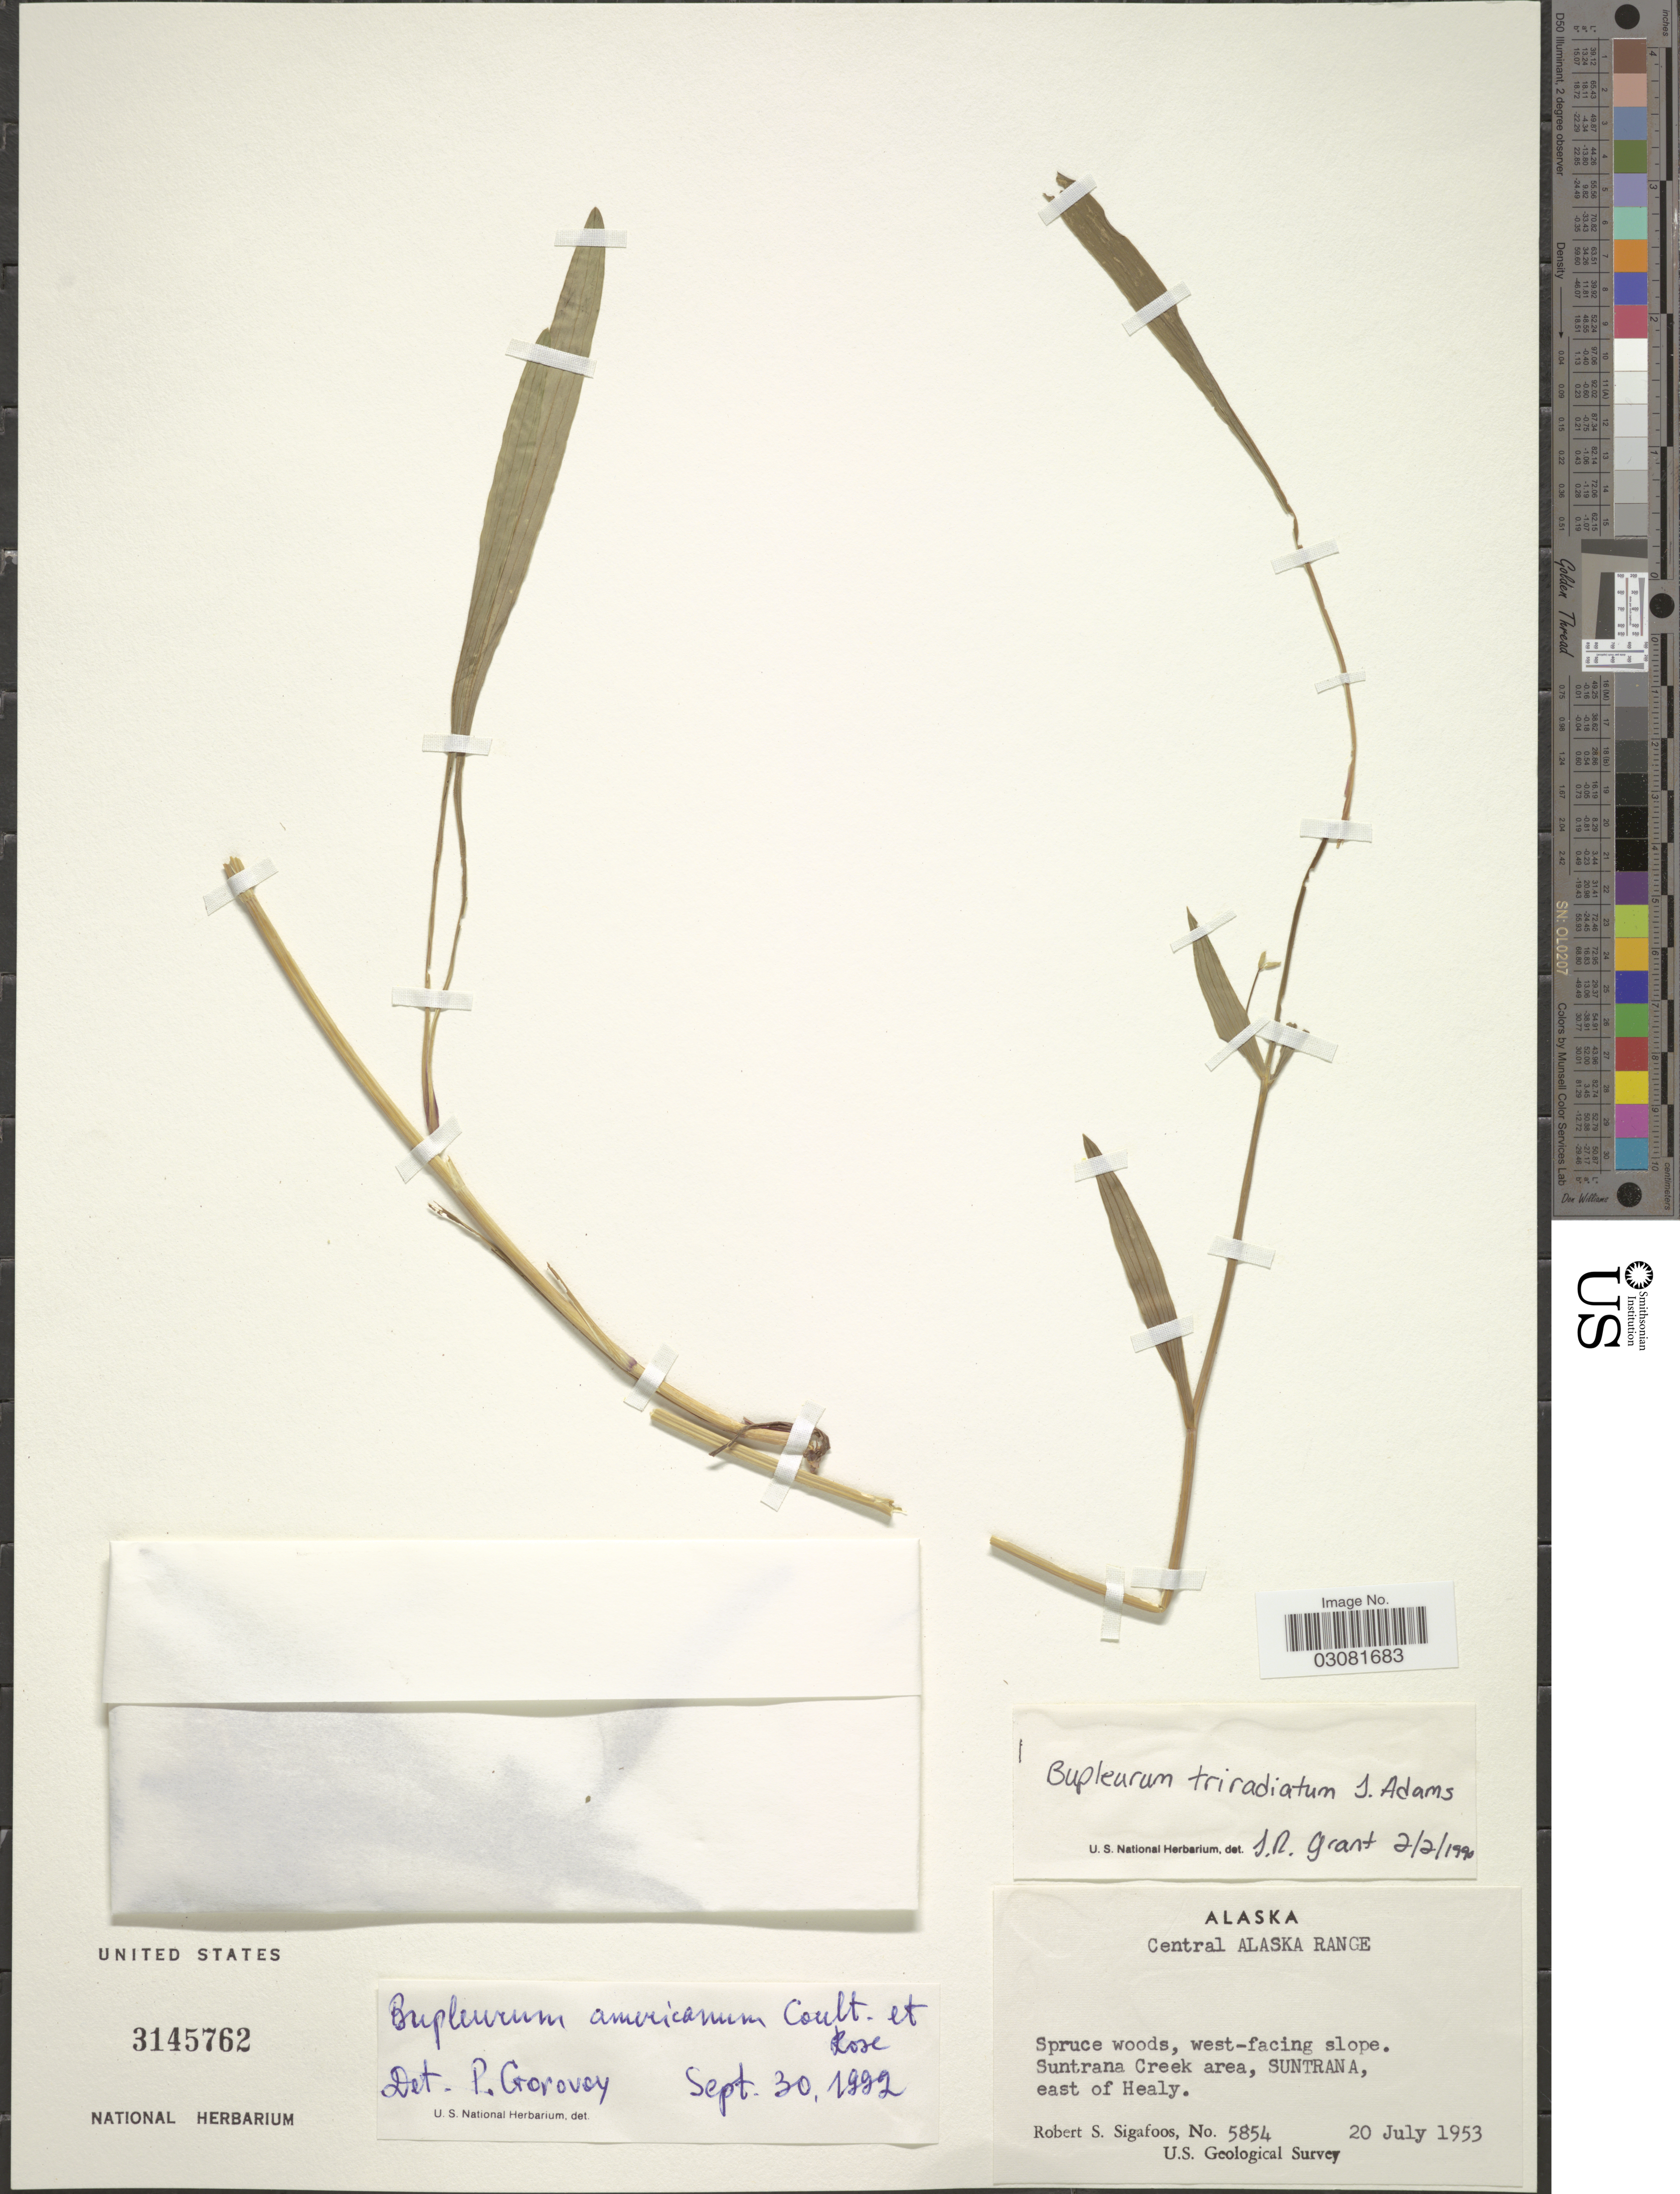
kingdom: Plantae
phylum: Tracheophyta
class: Magnoliopsida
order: Apiales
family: Apiaceae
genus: Bupleurum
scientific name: Bupleurum triradiatum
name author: Hoffm. ex Adams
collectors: R. Sigafoos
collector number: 5854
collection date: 1953-07-20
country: United States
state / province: Alaska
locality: Central Alaska Range, Suntrana Creek area, Suntrana, east of Healy.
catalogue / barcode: US 3145762